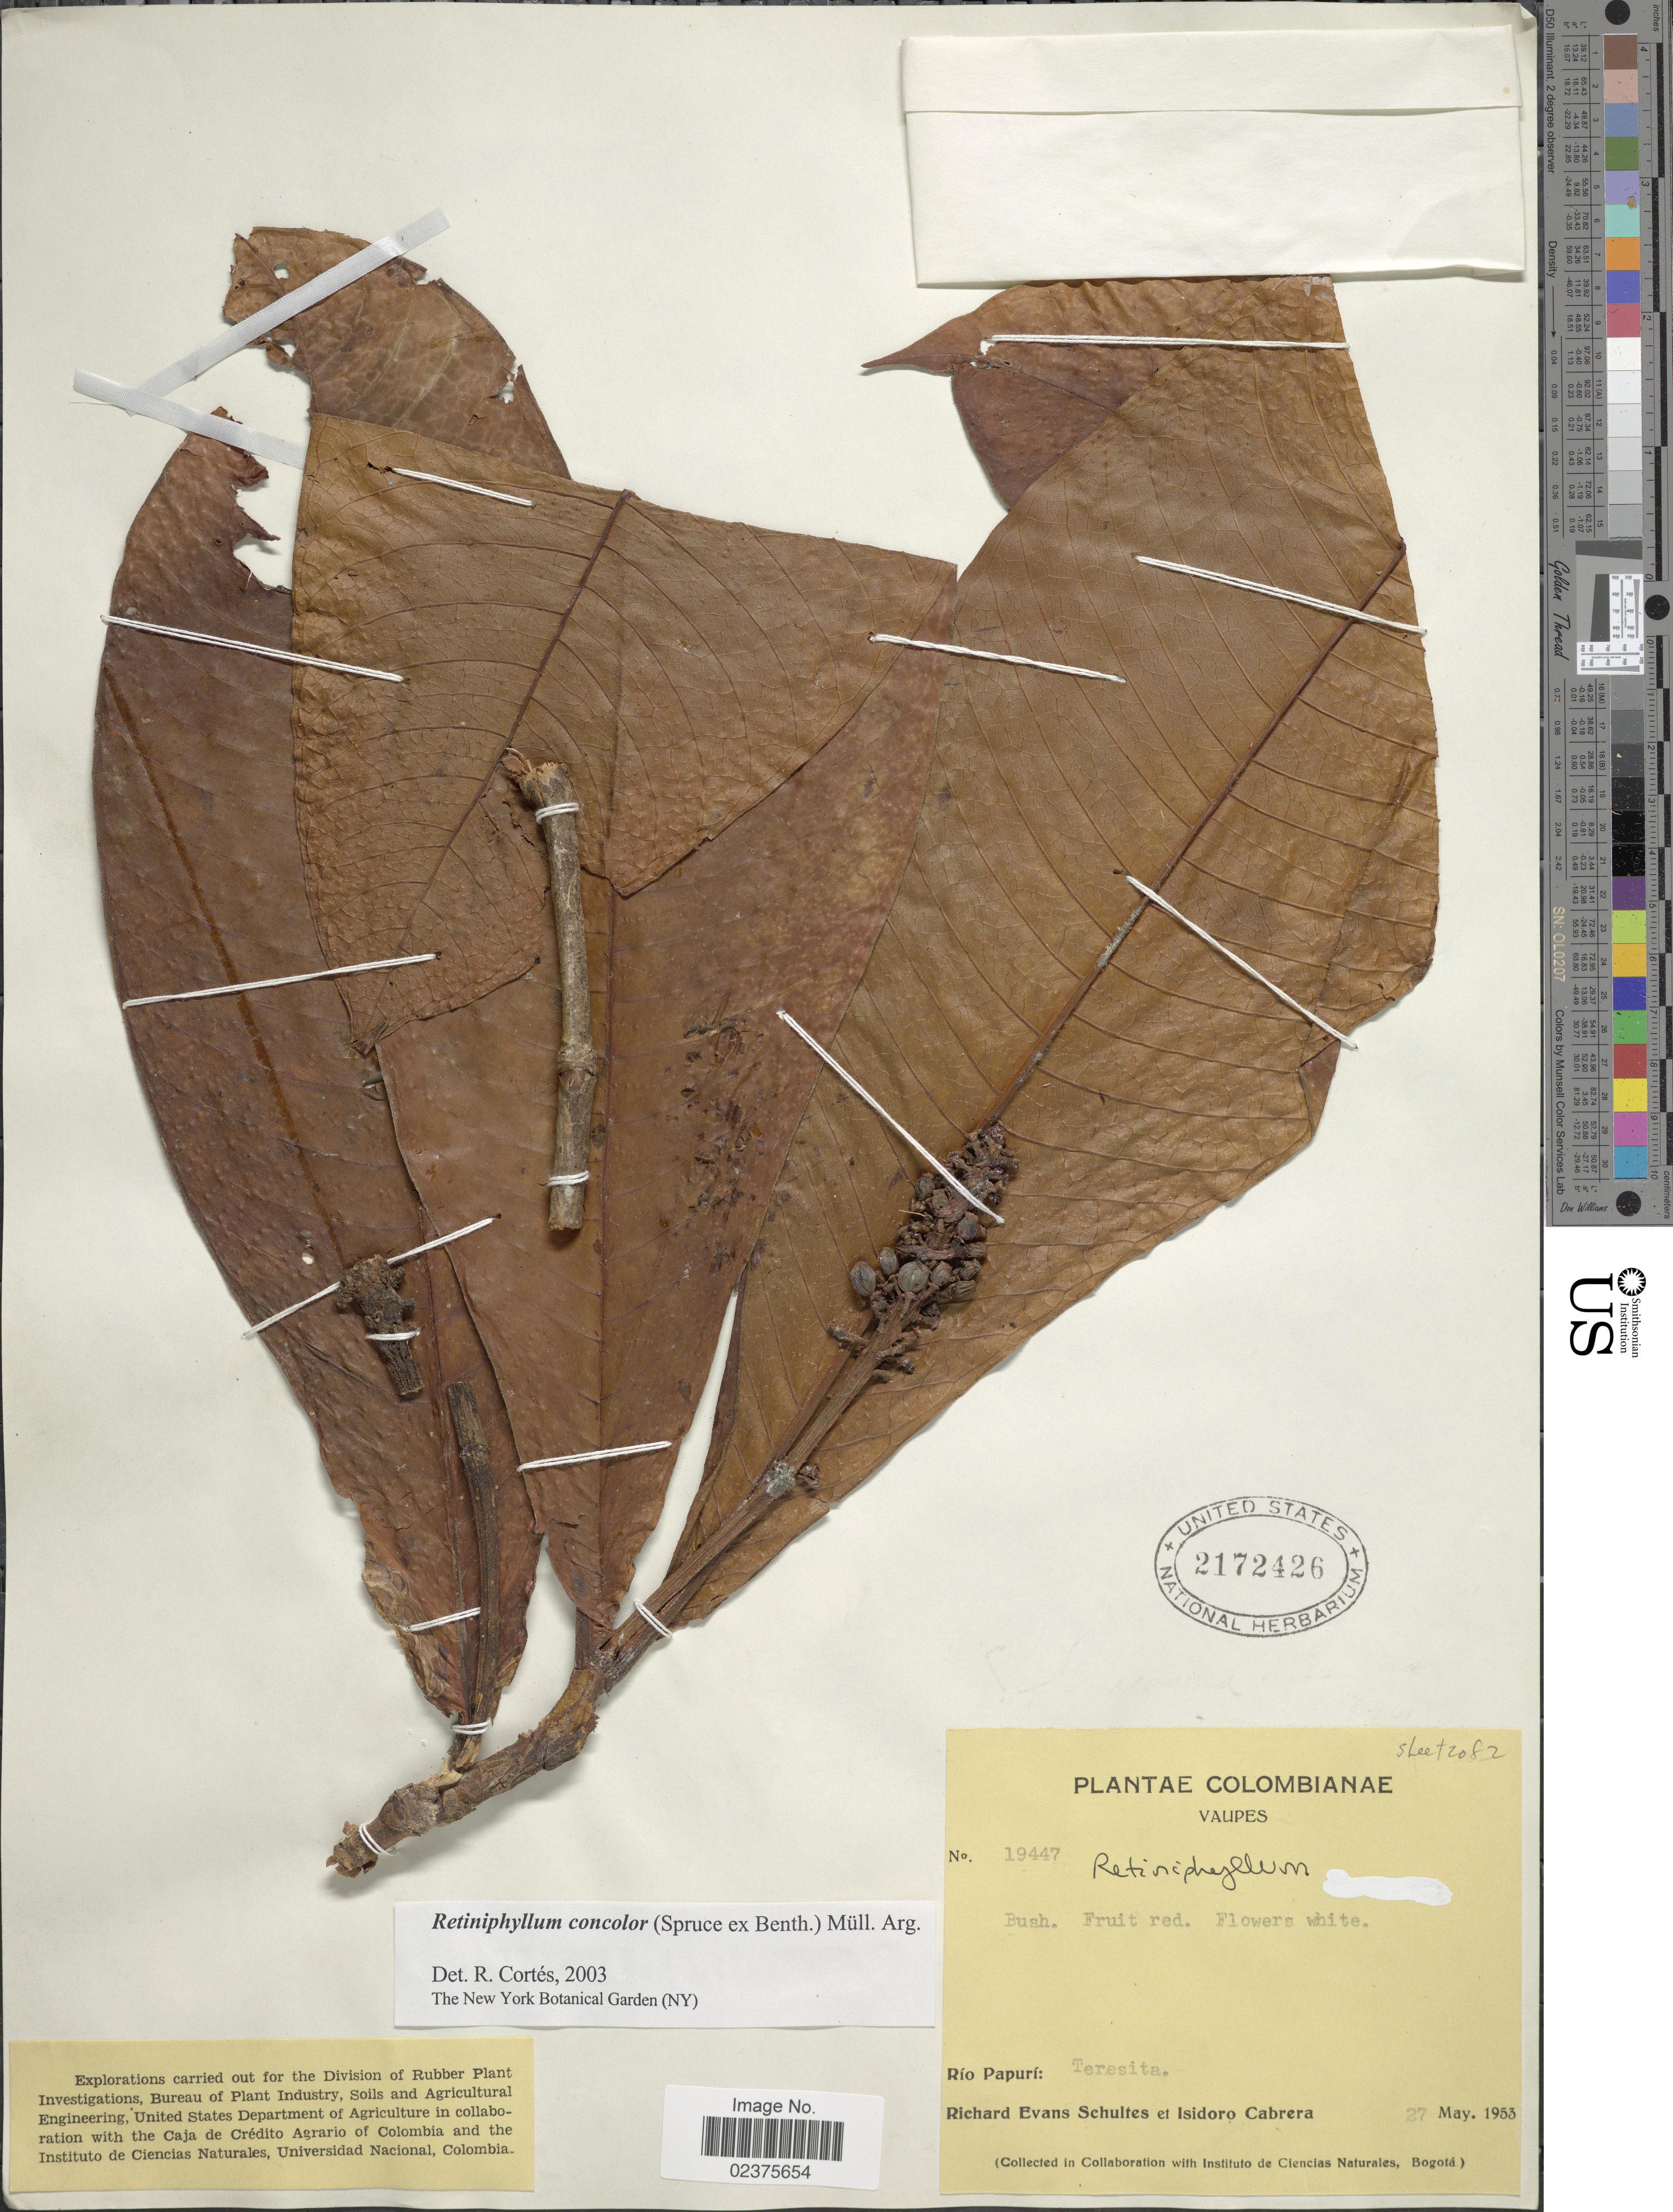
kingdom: Plantae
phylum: Tracheophyta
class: Magnoliopsida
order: Gentianales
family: Rubiaceae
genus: Retiniphyllum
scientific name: Retiniphyllum concolor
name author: (Spruce ex Benth.) Müll. Arg.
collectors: R. E. Schultes & I. Cabrera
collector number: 19447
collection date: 1953-05-27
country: Colombia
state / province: Vaupés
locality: Río Papurí: Teresita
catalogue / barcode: US 2172426